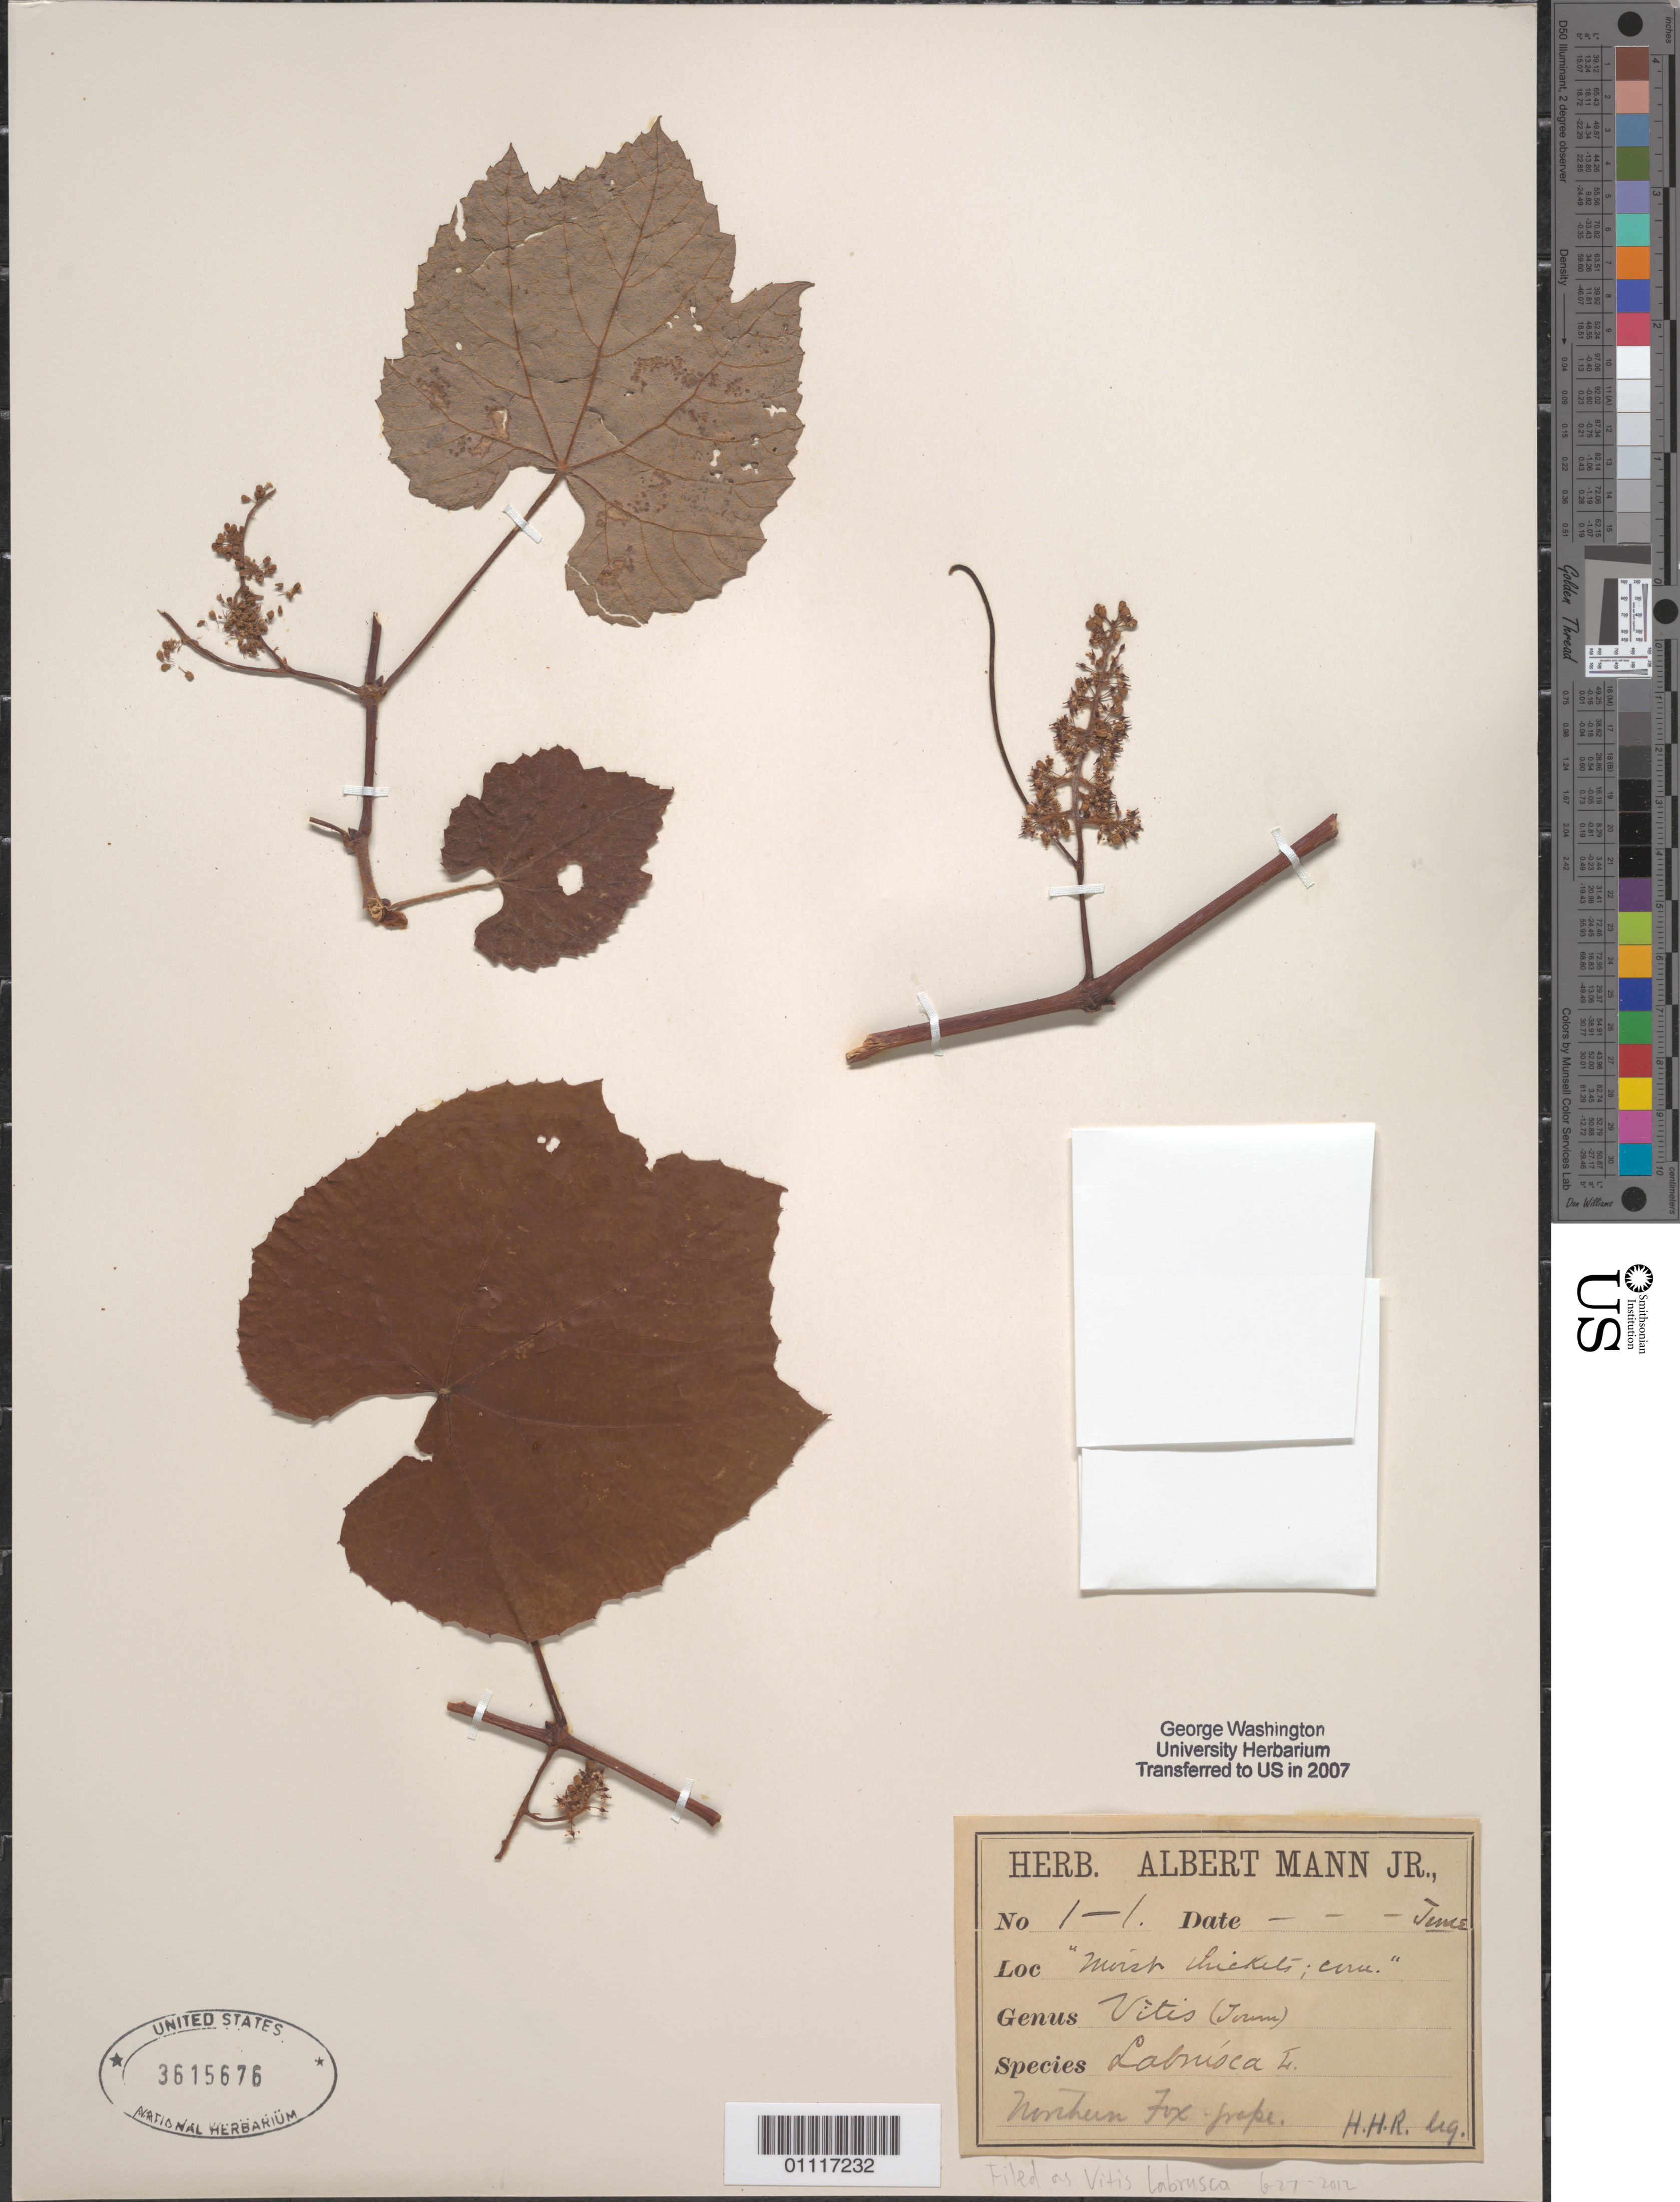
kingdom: Plantae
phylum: Tracheophyta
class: Magnoliopsida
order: Vitales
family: Vitaceae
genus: Vitis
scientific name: Vitis labrusca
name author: L.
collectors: H. H. Rusby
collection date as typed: Jun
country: United States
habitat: moist thickets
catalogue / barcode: US 3615676